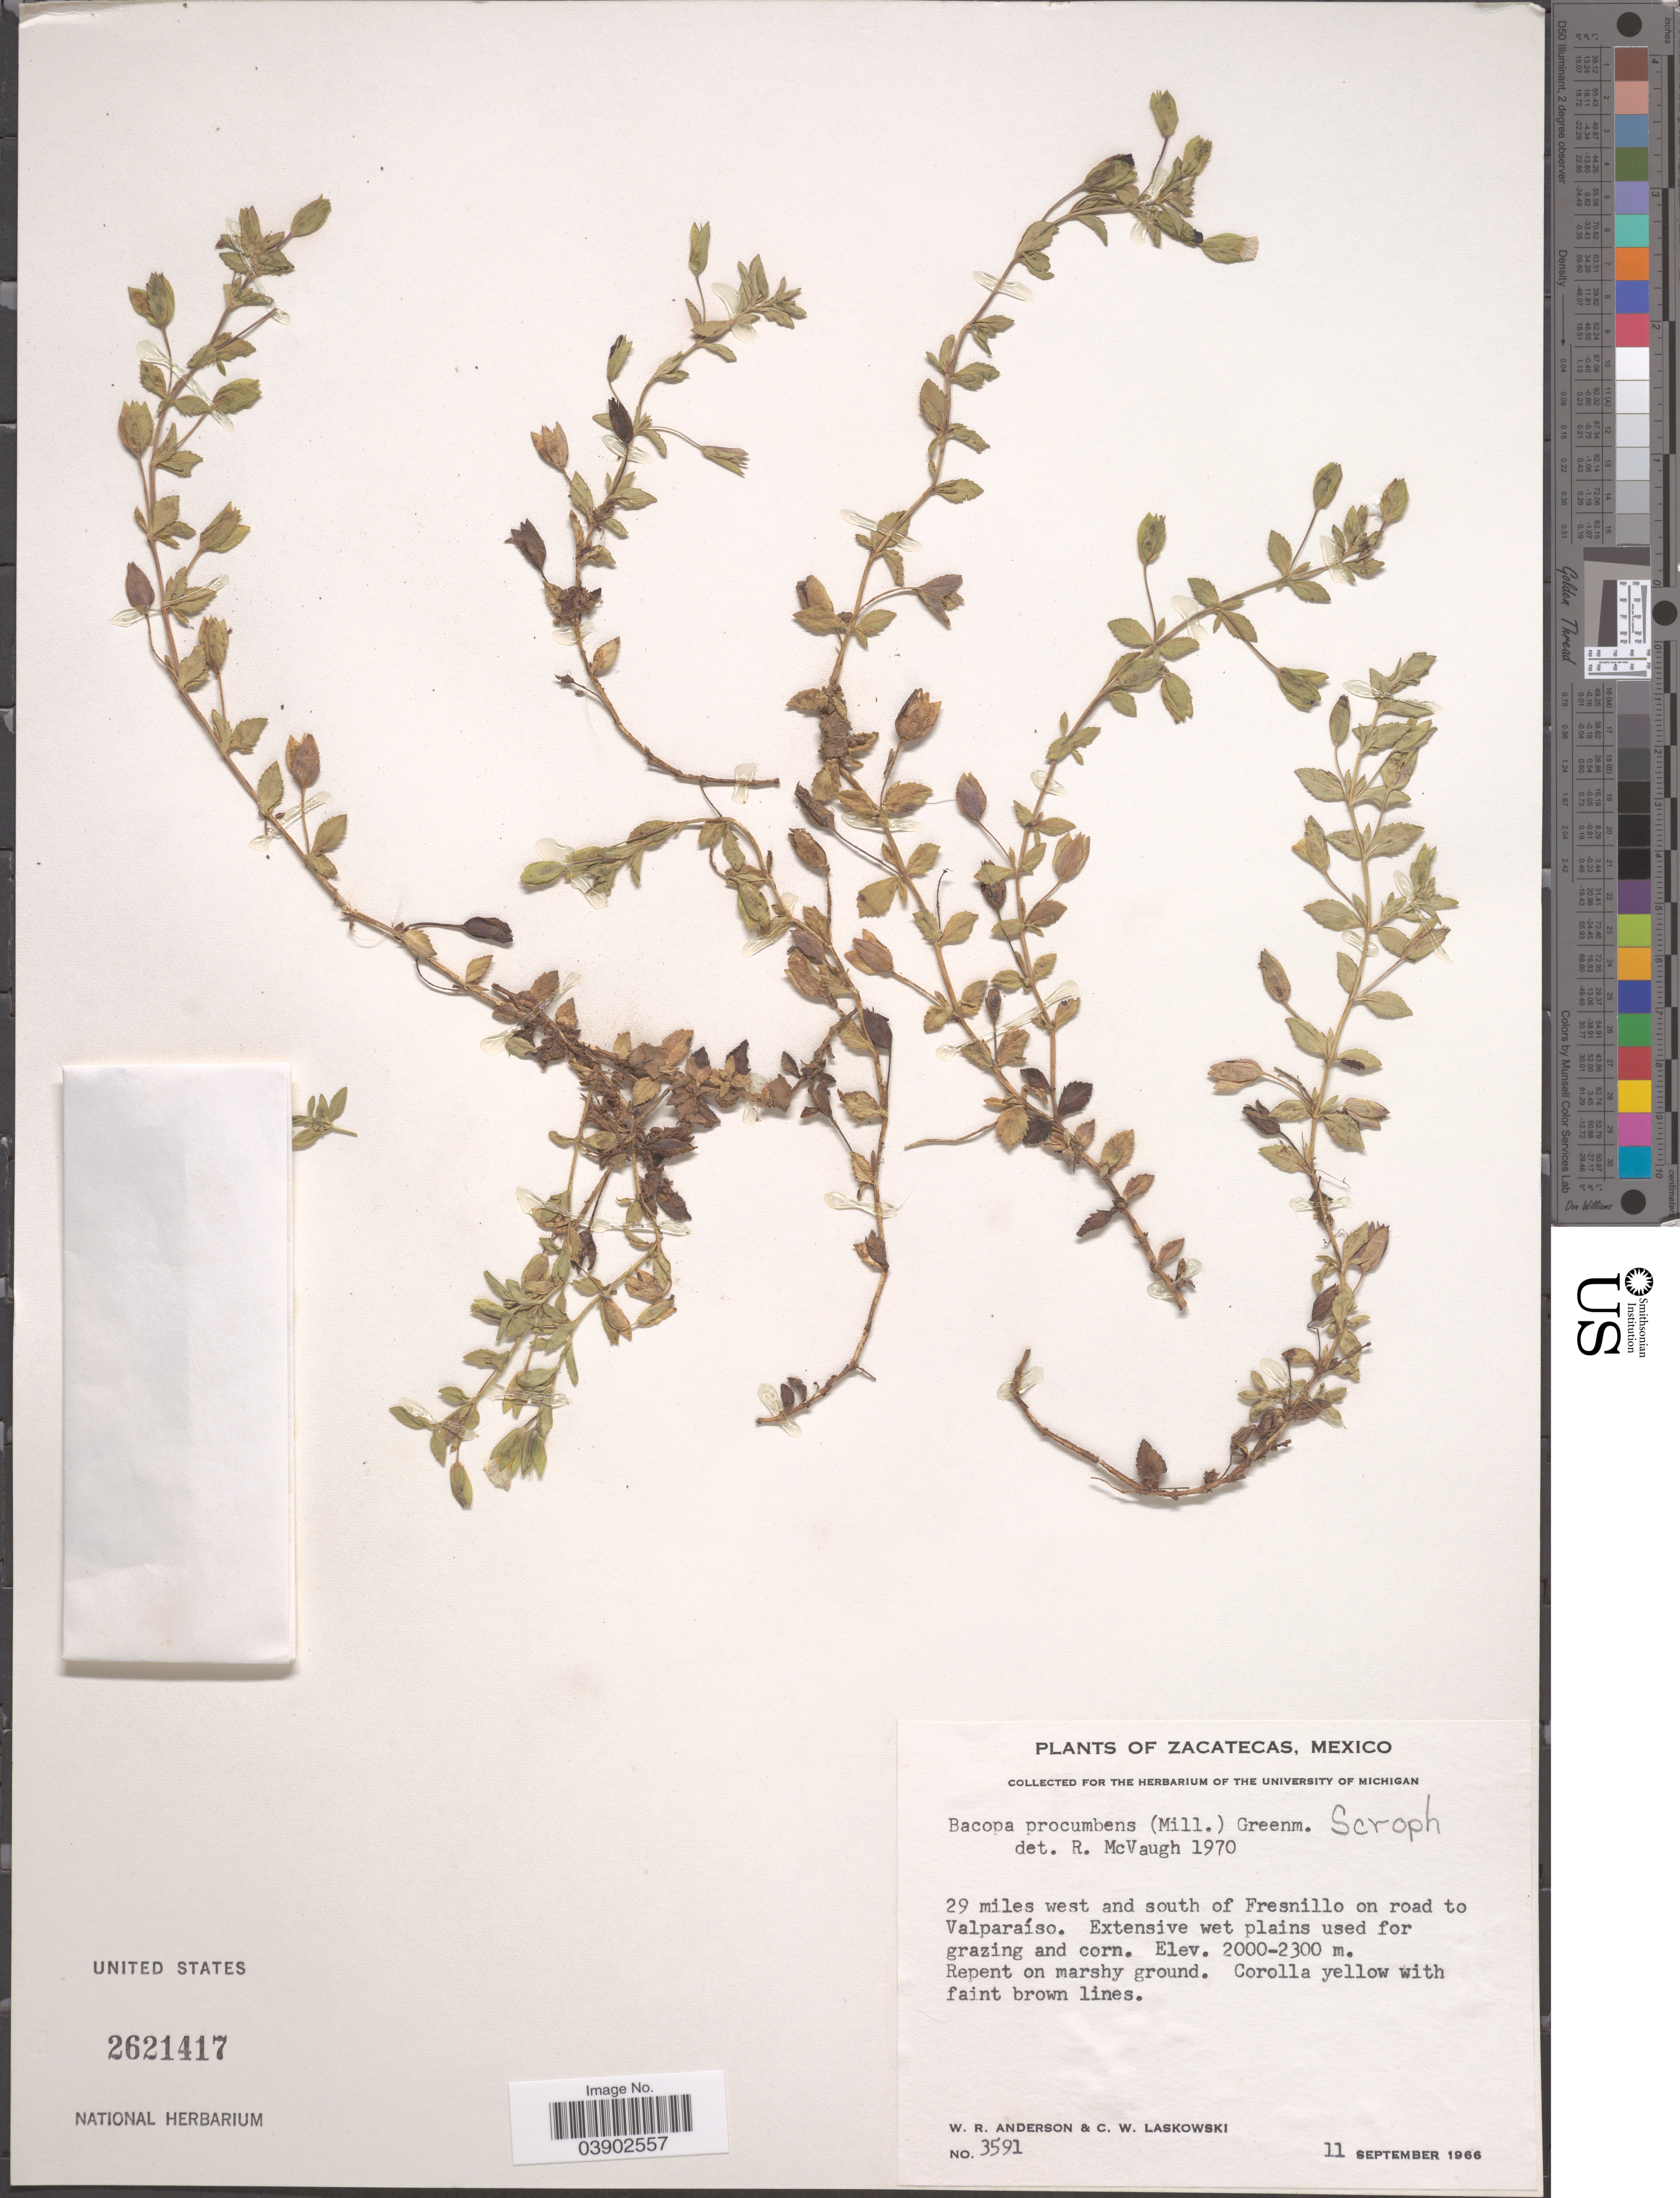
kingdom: Plantae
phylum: Tracheophyta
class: Magnoliopsida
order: Lamiales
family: Plantaginaceae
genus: Mecardonia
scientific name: Mecardonia procumbens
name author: (Mill.) Small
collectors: W. Anderson & C. Laskowski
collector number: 3591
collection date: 1966-09-11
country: Mexico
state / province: Zacatecas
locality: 29 miles west and south of Fresnillo on road to Valparaíso.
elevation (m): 2000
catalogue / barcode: US 2621417